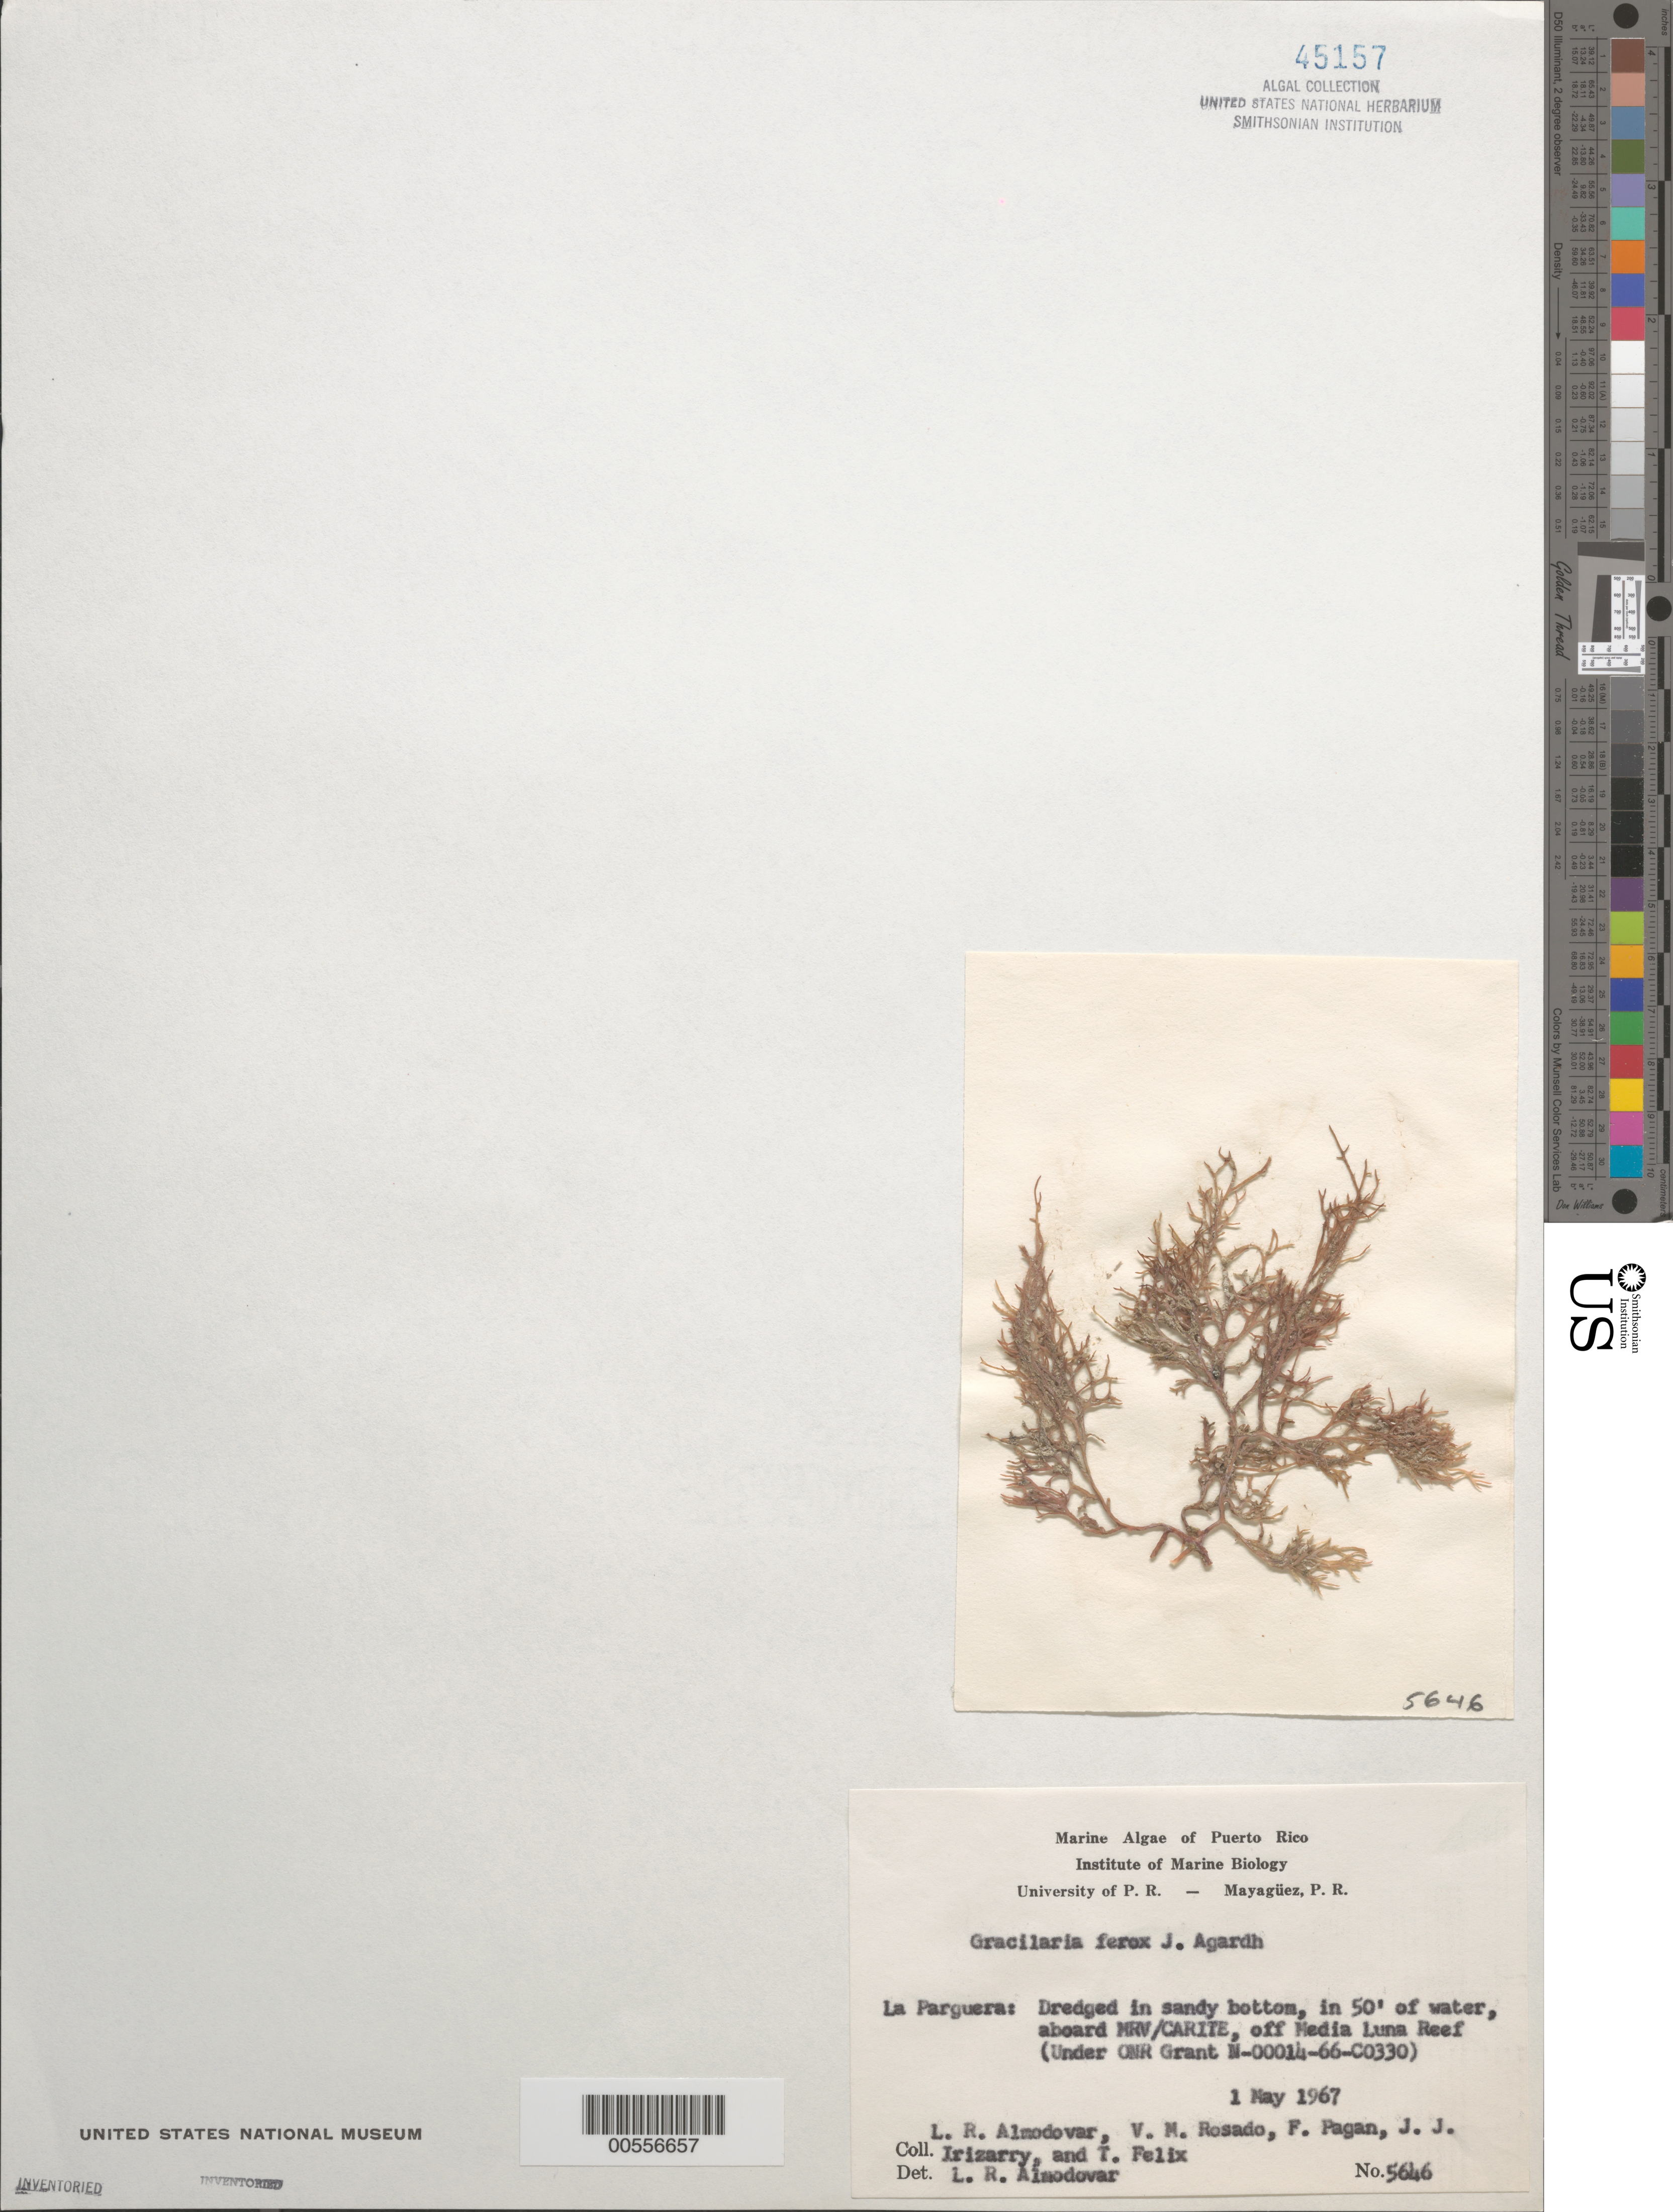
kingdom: Plantae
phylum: Rhodophyta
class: Florideophyceae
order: Gracilariales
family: Gracilariaceae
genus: Gracilaria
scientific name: Gracilaria ferox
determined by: Almodovar, L. R.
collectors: L. Almodovar, V. Rosado, F. Pagan, J. Irizarry & T. Felix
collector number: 5646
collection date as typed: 01 May 1967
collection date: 1967-05-01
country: Puerto Rico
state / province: Lajas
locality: La Parguera, off Media Luna Reef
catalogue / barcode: US 45157